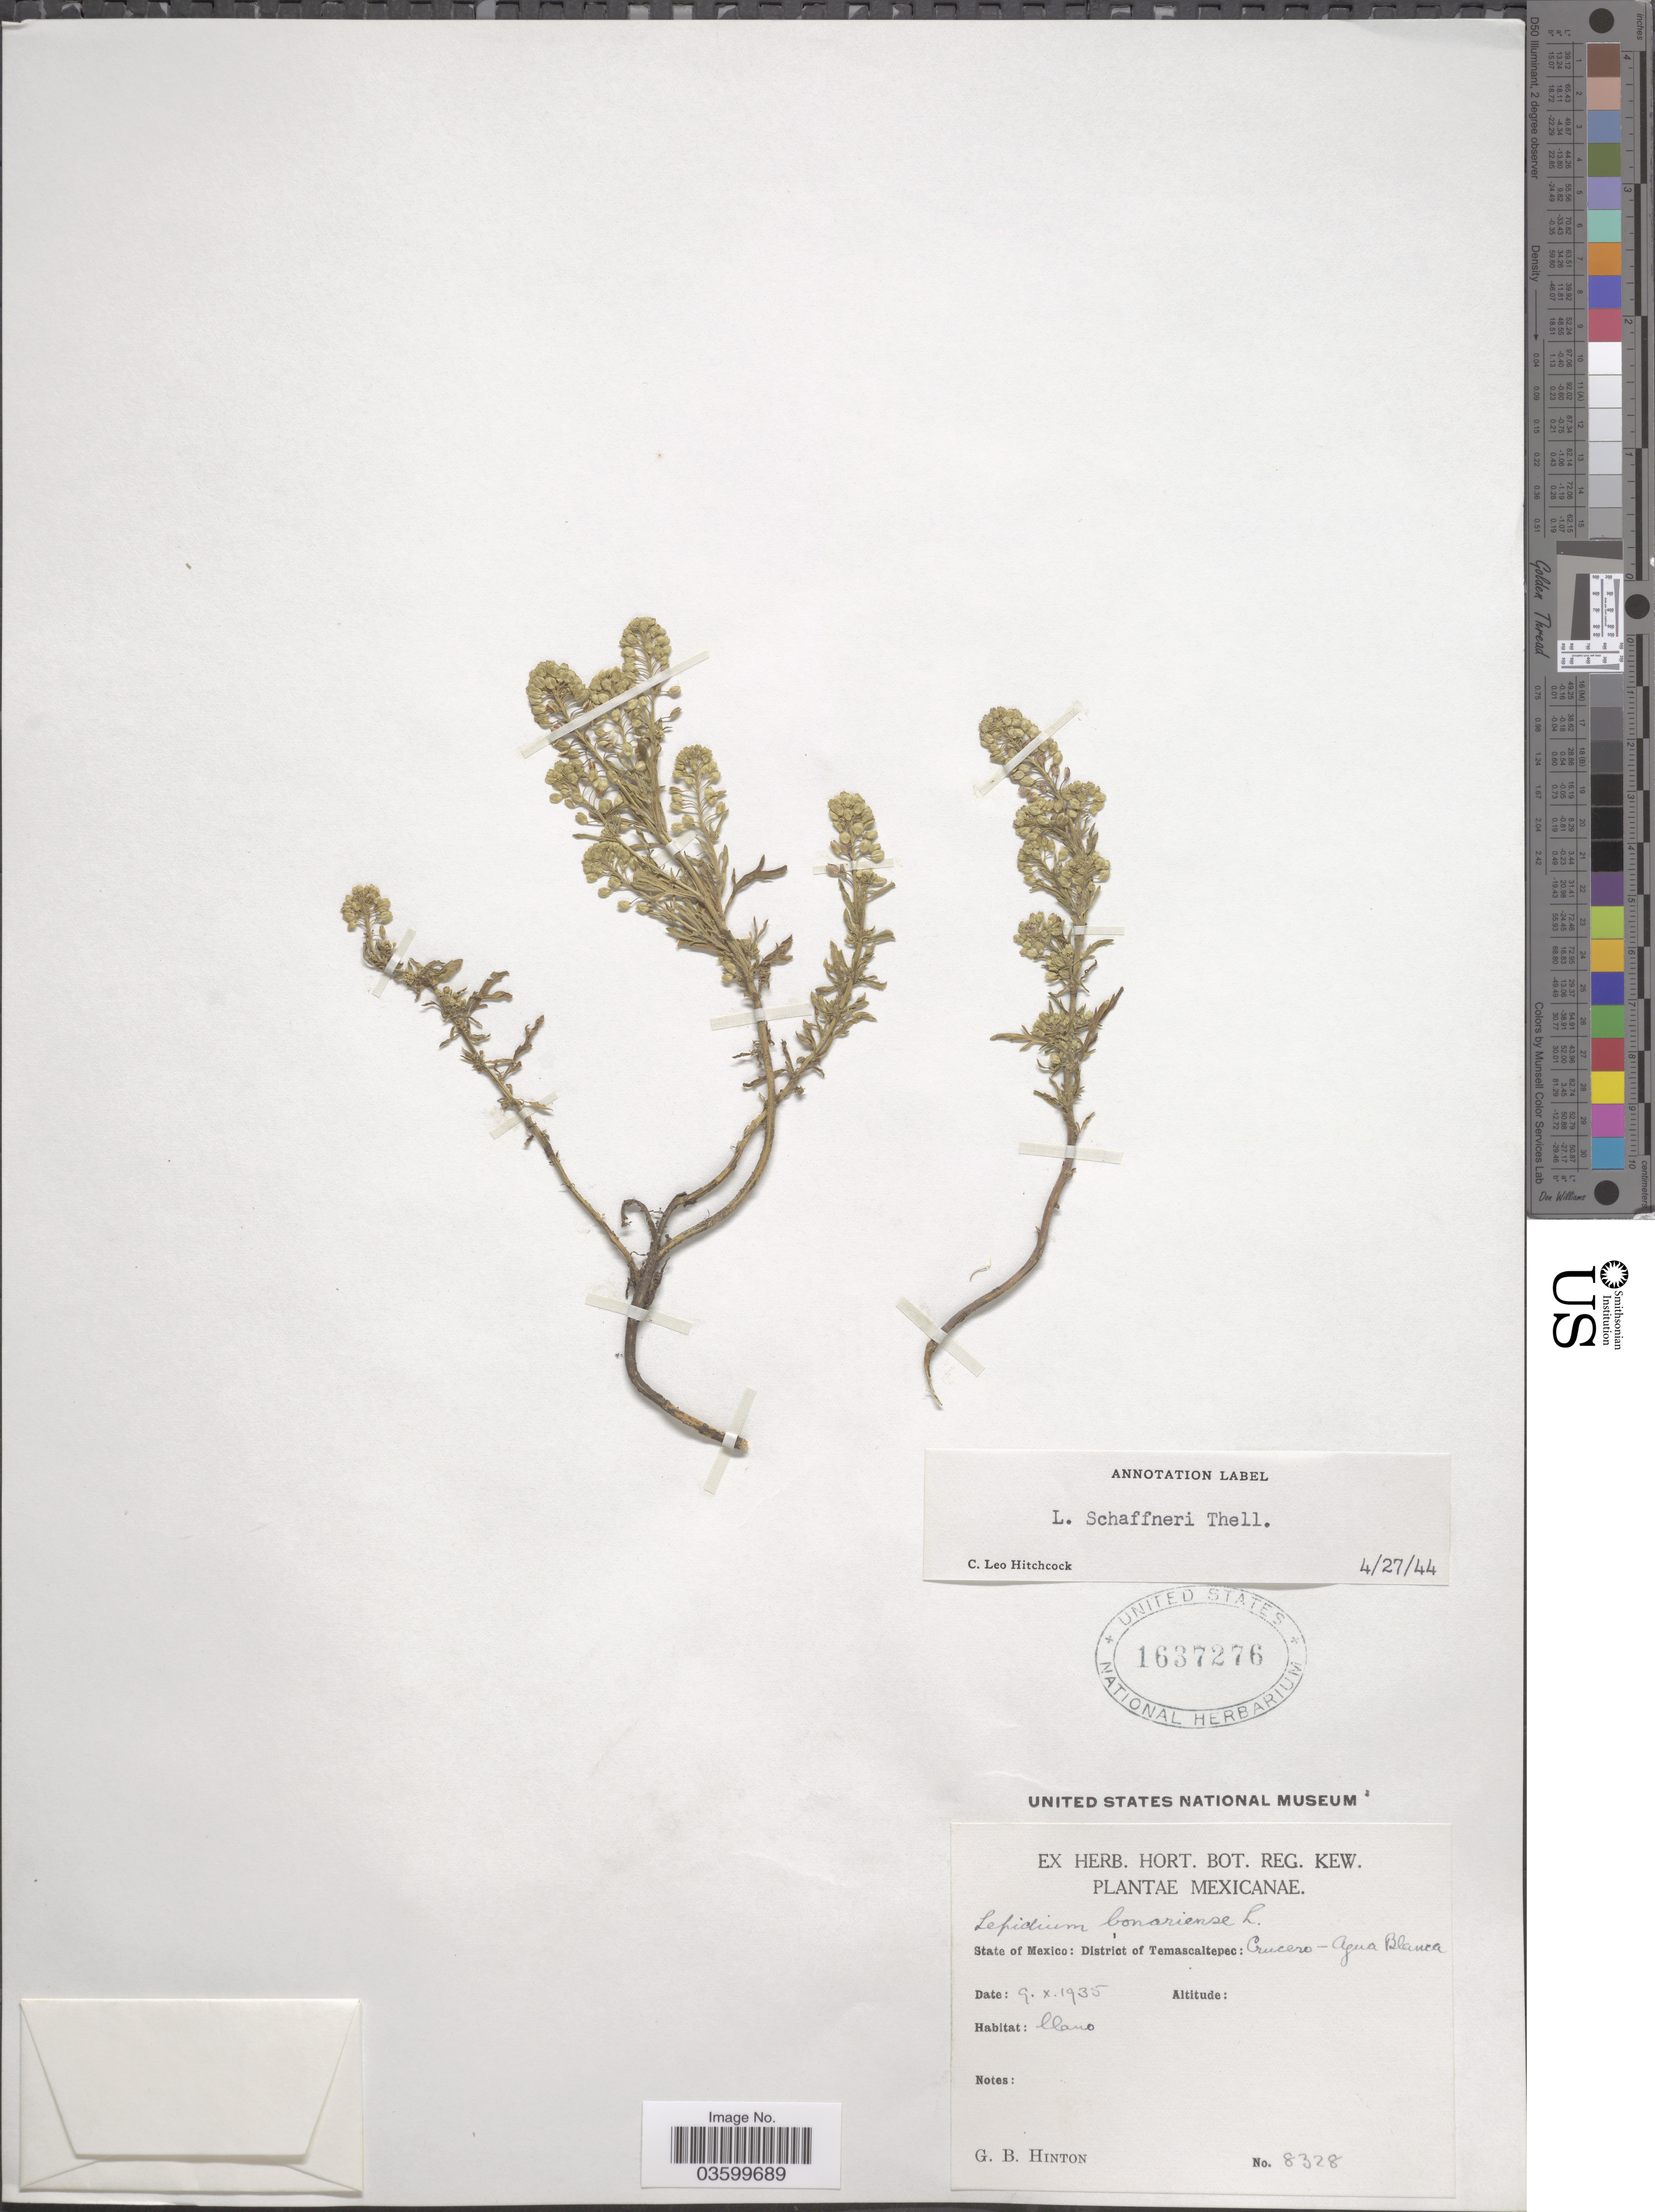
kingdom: Plantae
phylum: Tracheophyta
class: Magnoliopsida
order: Brassicales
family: Brassicaceae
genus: Lepidium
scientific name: Lepidium schaffneri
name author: Thell.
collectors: G. B. Hinton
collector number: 8328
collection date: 1935-10-09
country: Mexico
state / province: México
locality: District of Temascaltepec: Crucero-Agua Blanca.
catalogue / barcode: US 1637276